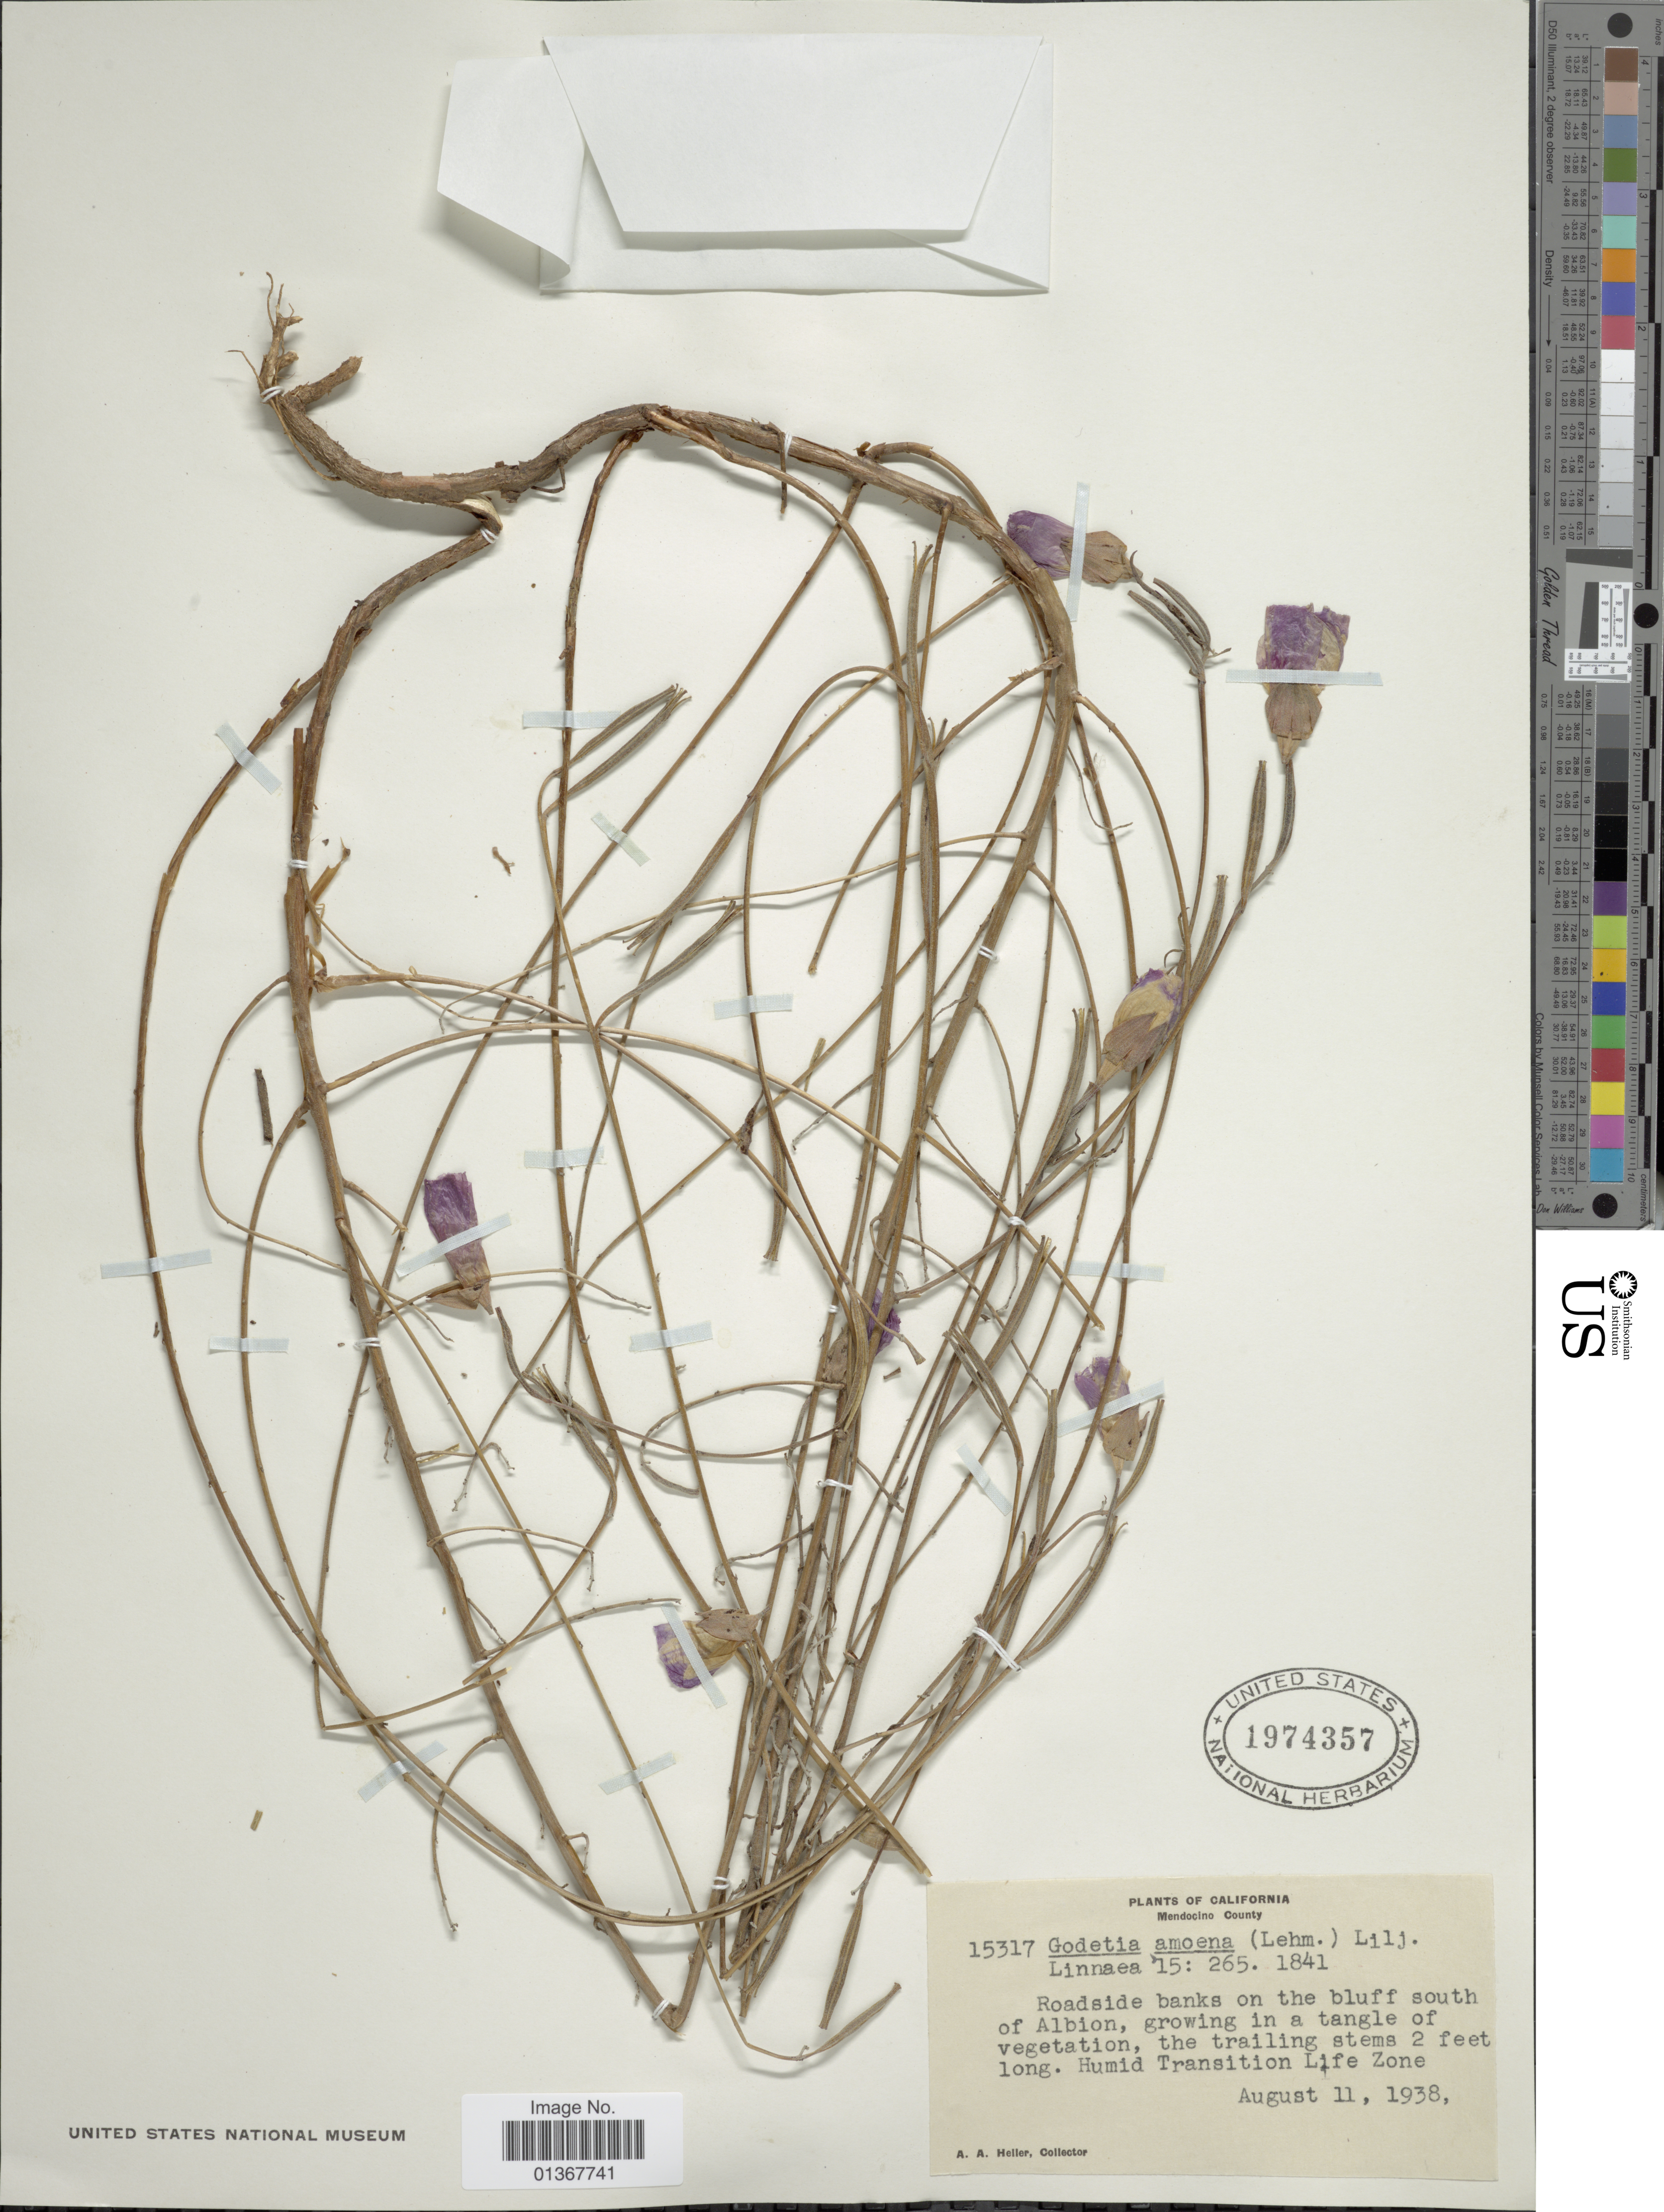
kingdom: Plantae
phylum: Tracheophyta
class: Magnoliopsida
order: Myrtales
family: Onagraceae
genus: Clarkia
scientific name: Clarkia amoena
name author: (Lehm.) A. Nelson & J.F. Macbr.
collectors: A. A. Heller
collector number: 15317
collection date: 1938-08-11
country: United States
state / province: California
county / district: Mendocino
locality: Mendocino County. Roadside banks on the bluff south of Albion.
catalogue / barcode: US 1974357